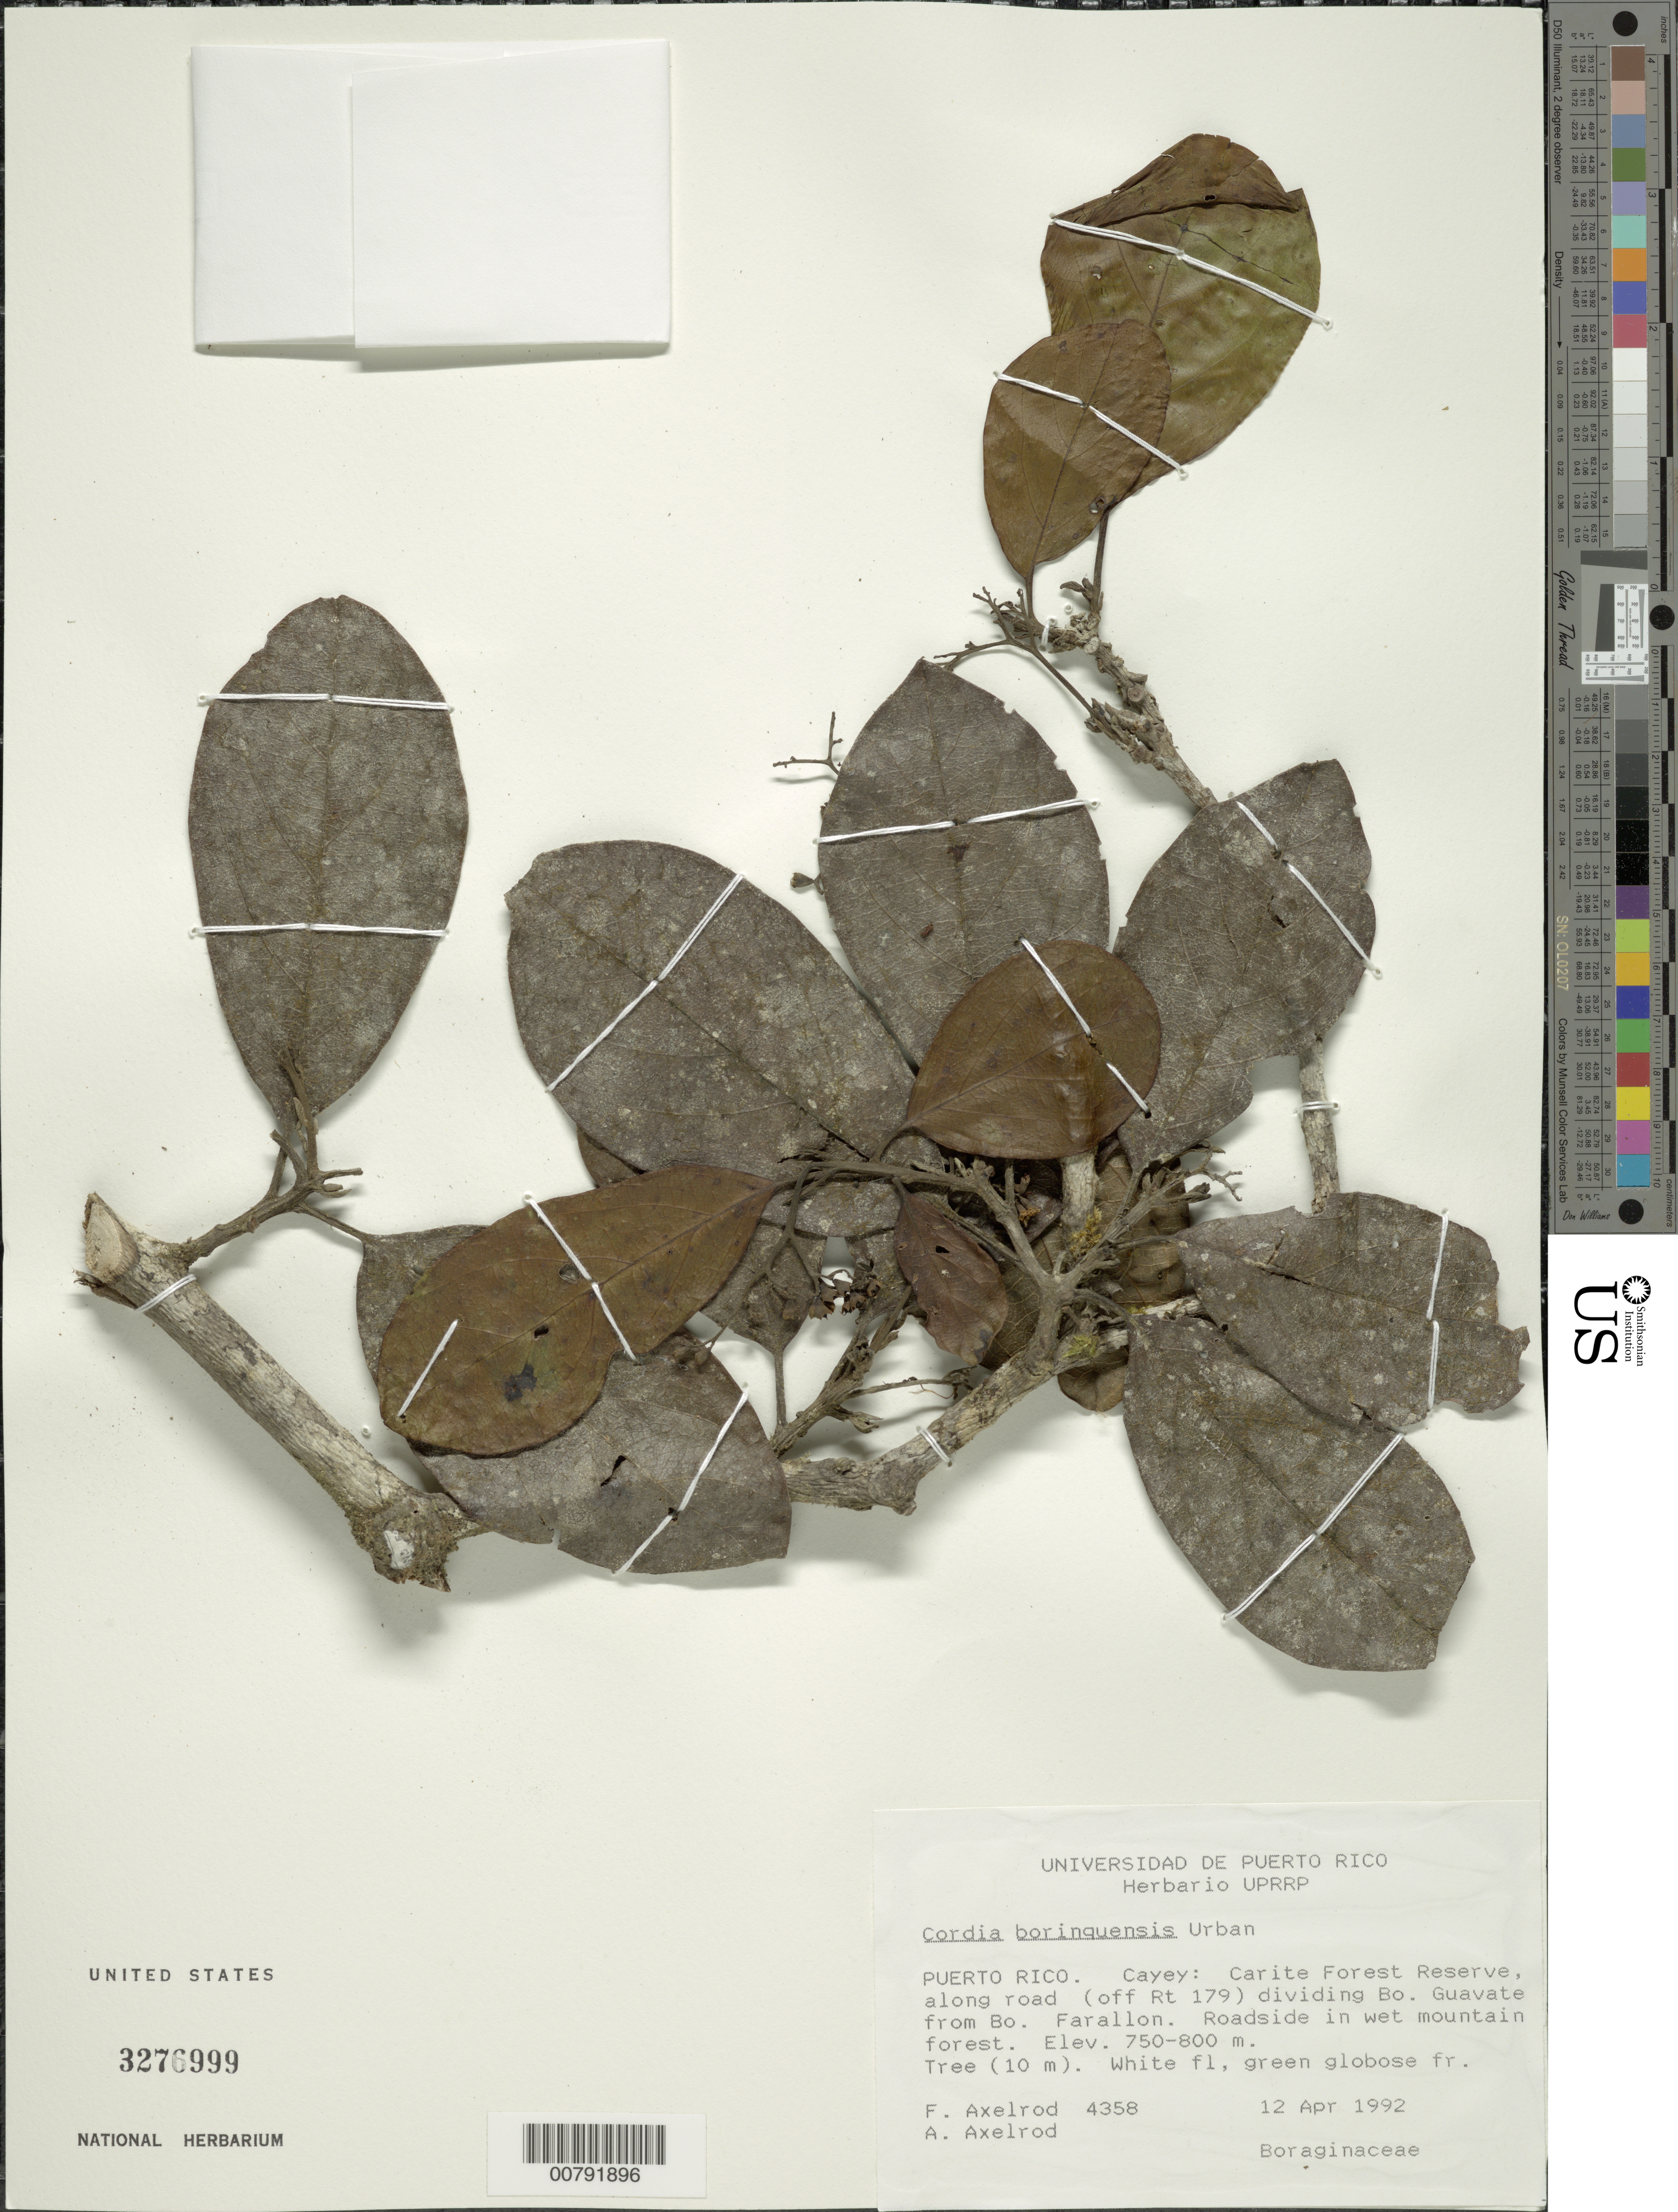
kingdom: Plantae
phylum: Tracheophyta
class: Magnoliopsida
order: Boraginales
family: Cordiaceae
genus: Cordia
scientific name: Cordia borinquensis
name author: Urb.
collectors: F. S. Axelrod & A. Axelrod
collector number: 4358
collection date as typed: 12 Apr 1992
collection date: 1992-04-12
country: Puerto Rico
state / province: Cayey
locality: Cayey: Carite Forest Reserve, along road (off Rt. 179) dividing Bo. Guavate from Bo. Farallon.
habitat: Roadside in wet mountain forest.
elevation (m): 750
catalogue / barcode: US 3276999